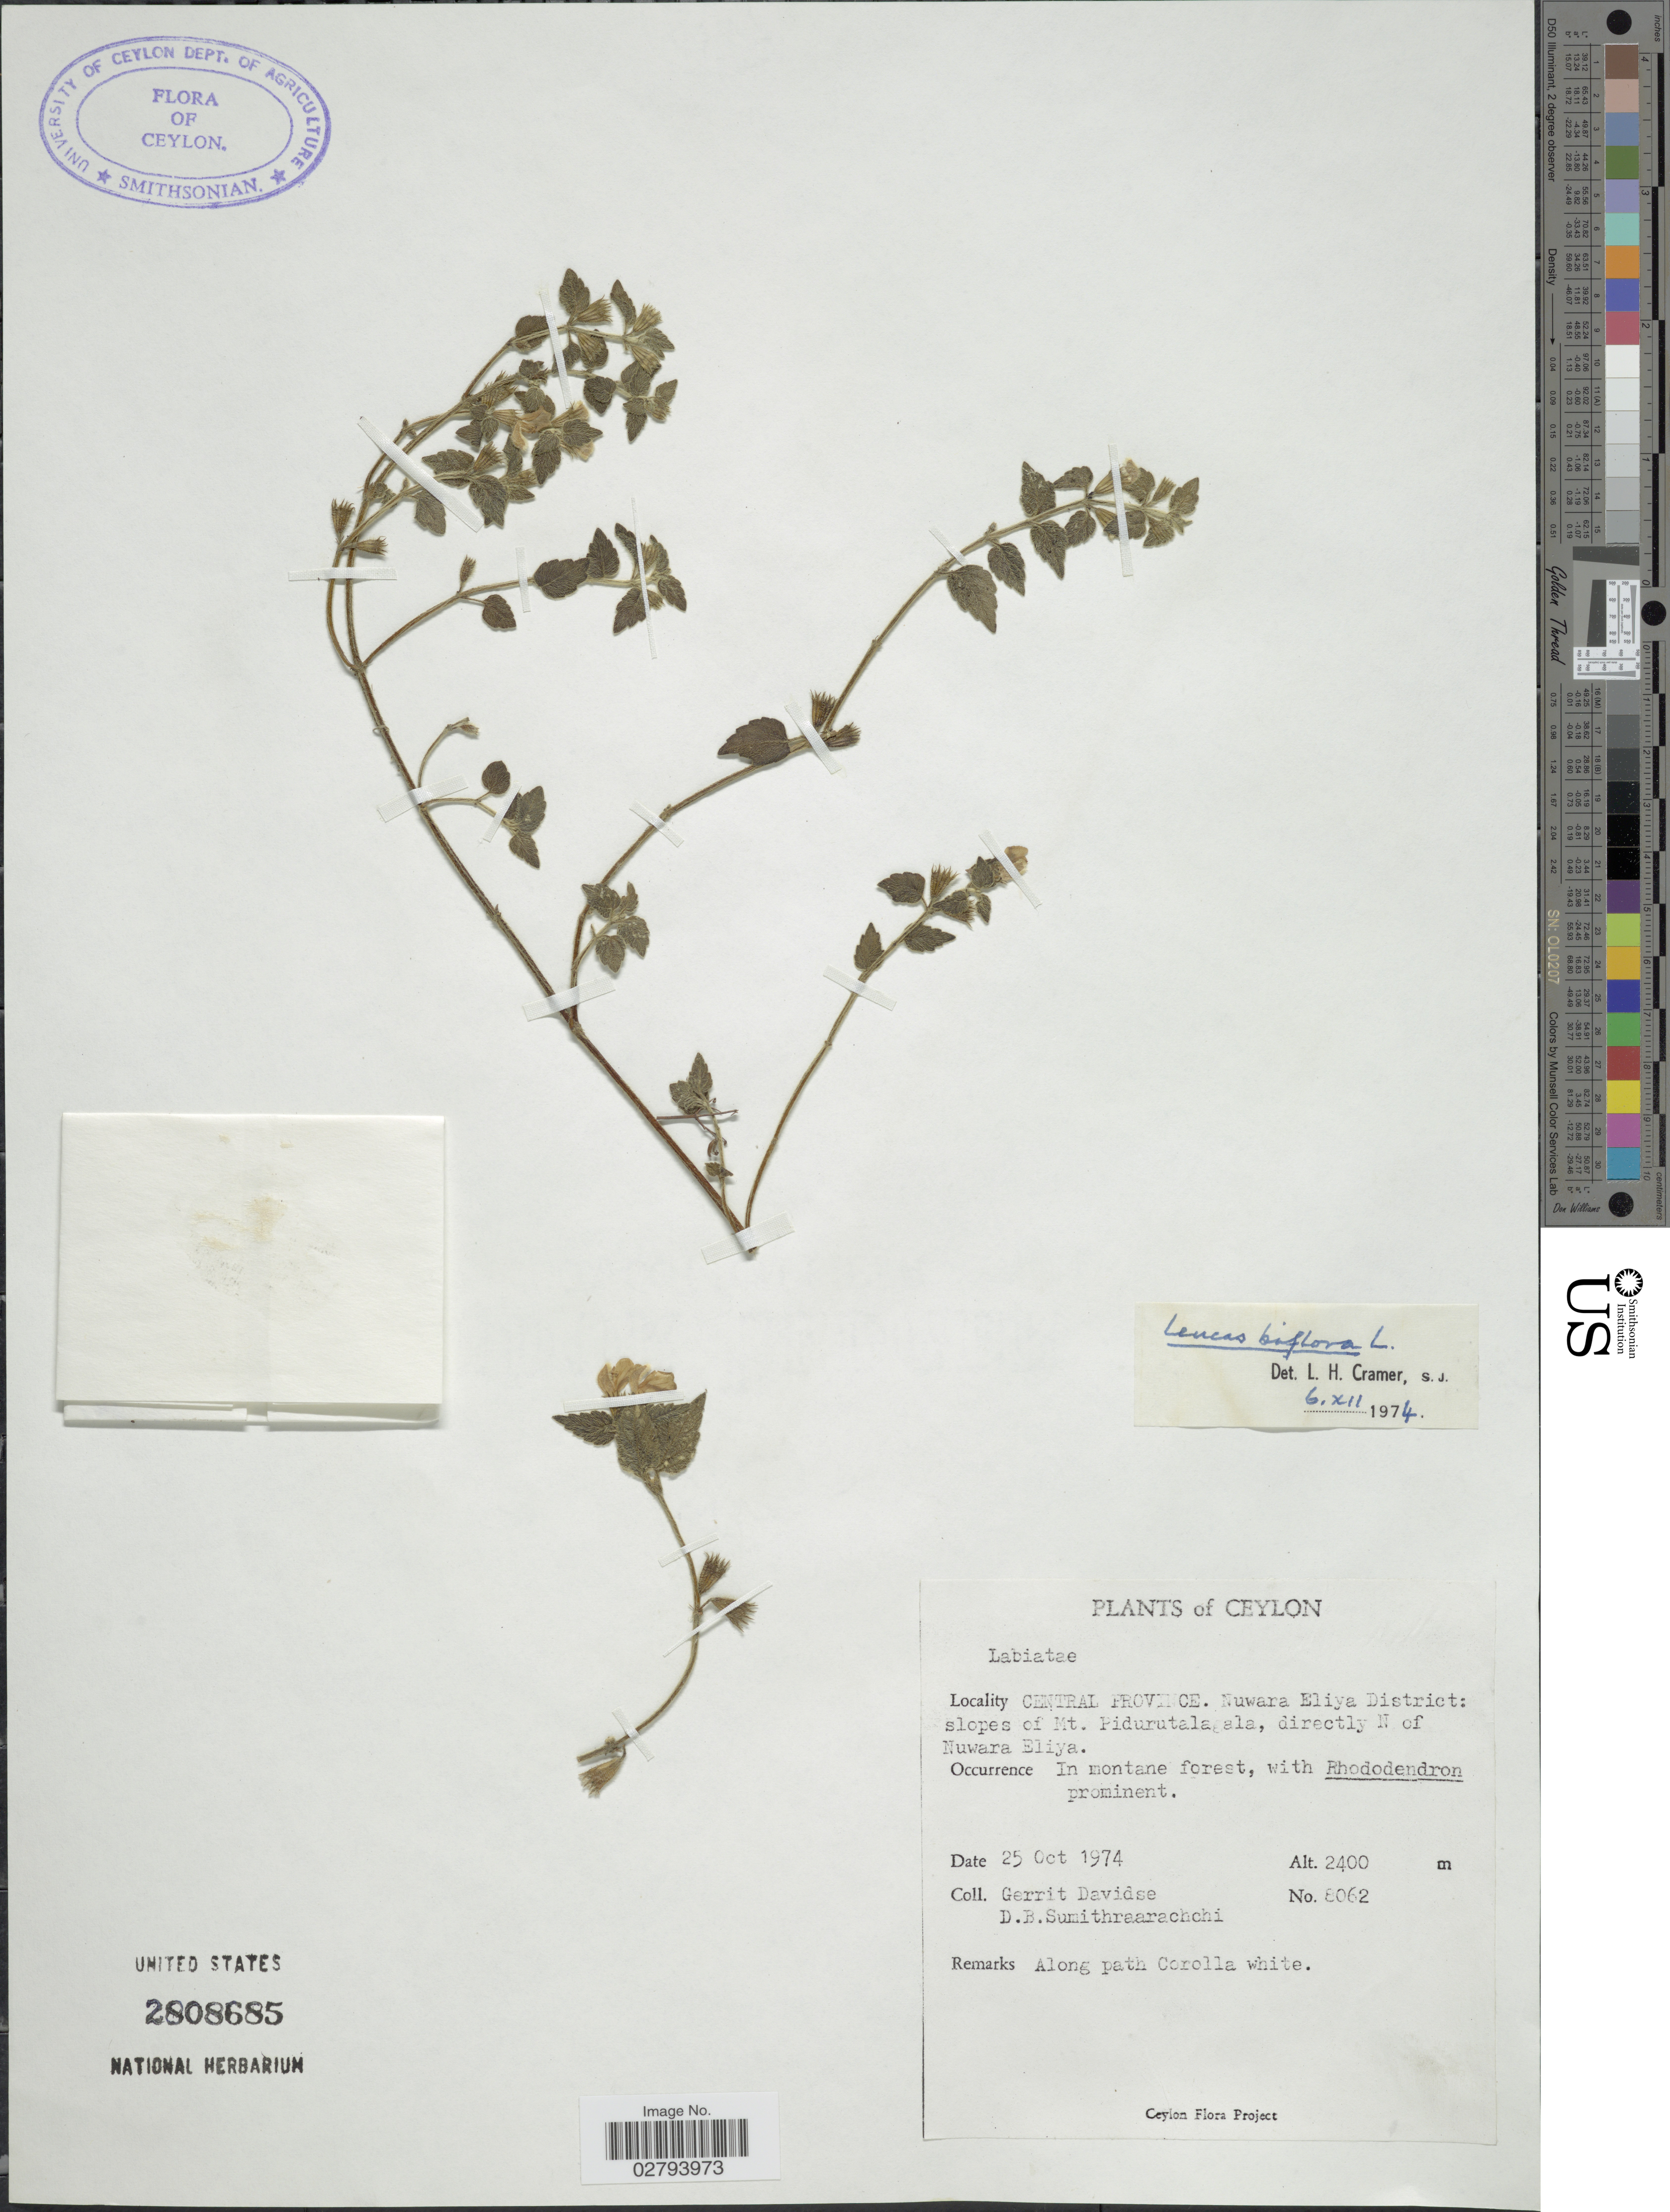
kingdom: Plantae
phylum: Tracheophyta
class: Magnoliopsida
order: Lamiales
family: Lamiaceae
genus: Leucas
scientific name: Leucas biflora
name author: (Vahl) Sm.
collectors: G. Davidse & D. B. Sumithraarachchi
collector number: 8062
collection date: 1974-10-25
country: Sri Lanka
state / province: Central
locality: Central Province: Nuwara Eliya District: slopes of Mt. Pidurutalagala, directly N of Nuwara Eliya, Ceylon.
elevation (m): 2400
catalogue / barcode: US 2808685